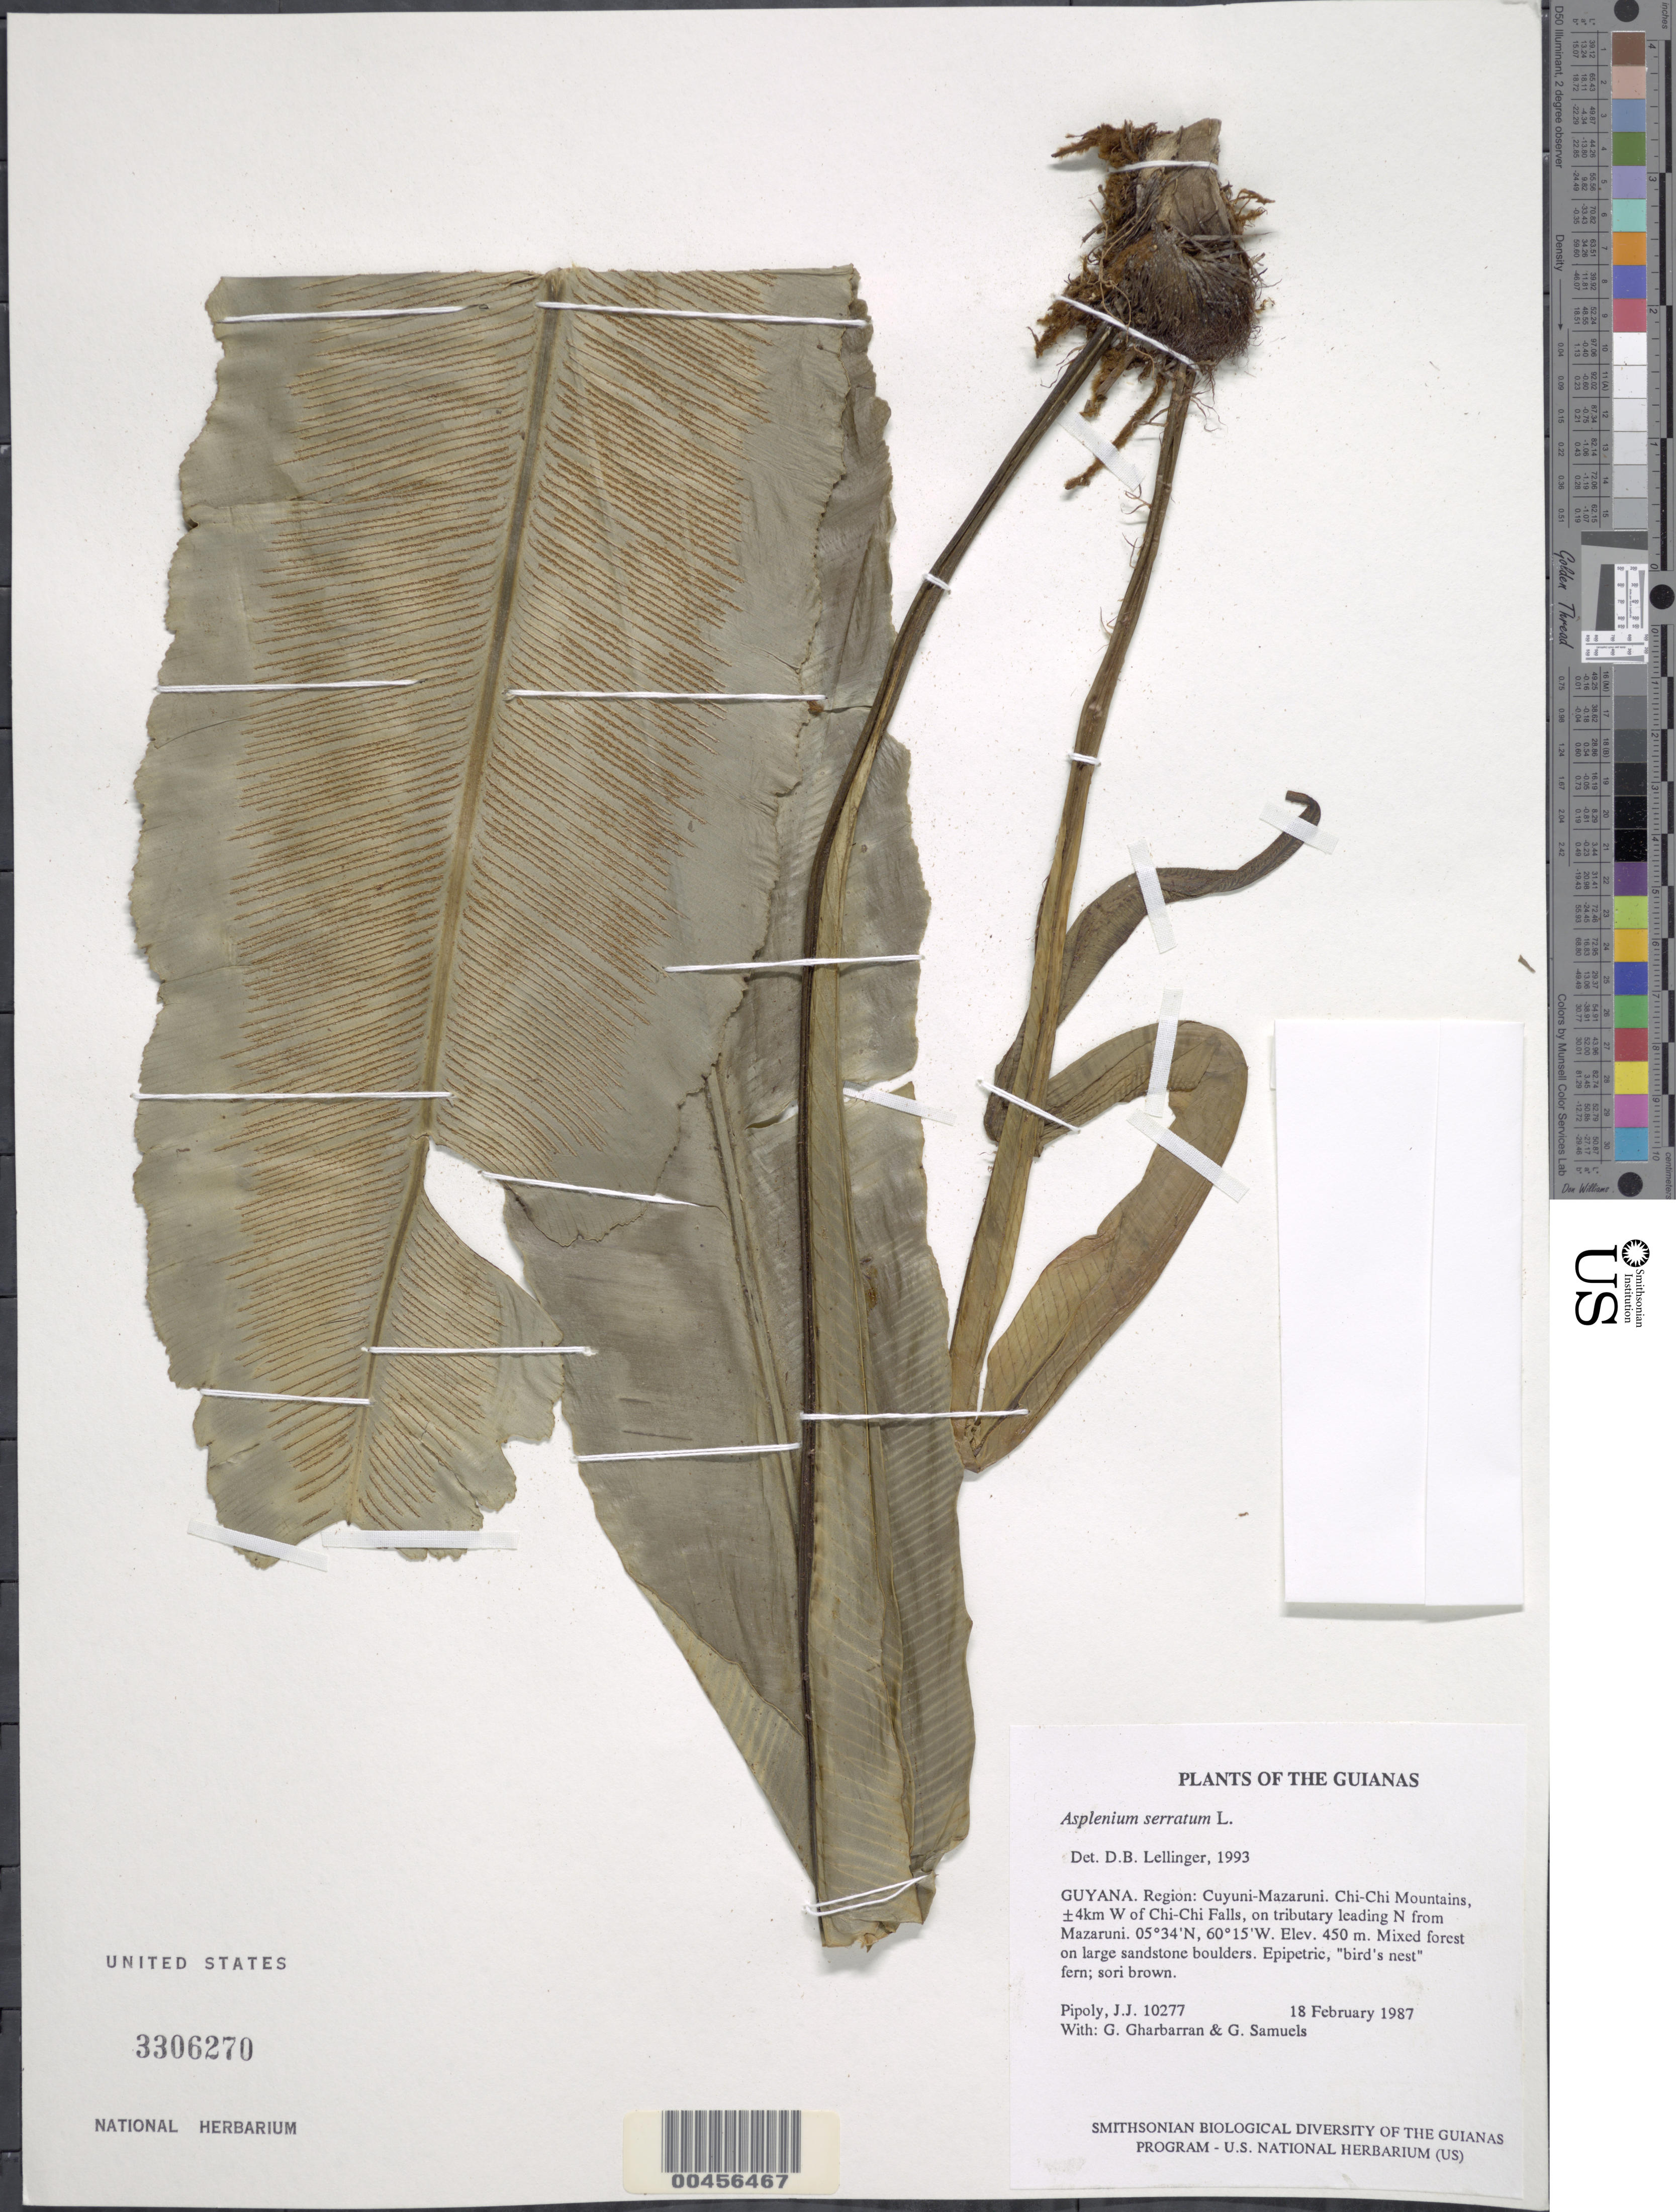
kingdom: Plantae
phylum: Tracheophyta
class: Polypodiopsida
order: Polypodiales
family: Aspleniaceae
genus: Asplenium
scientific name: Asplenium serratum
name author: L.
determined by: Lellinger, David B., (BOT), Smithsonian Institution - National Museum of Natural History (UNITED STATES)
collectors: J. J. Pipoly, G. Gharbarran & G. Samuels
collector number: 10277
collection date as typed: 18 February 1987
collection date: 1987-02-18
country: Guyana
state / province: Cuyuni-Mazaruni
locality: Chi-Chi Mountains, ±4km W of Chi-Chi Falls, on tributary leading N from Mazaruni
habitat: Mixed forest on large sandstone boulders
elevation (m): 450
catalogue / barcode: US 3306270